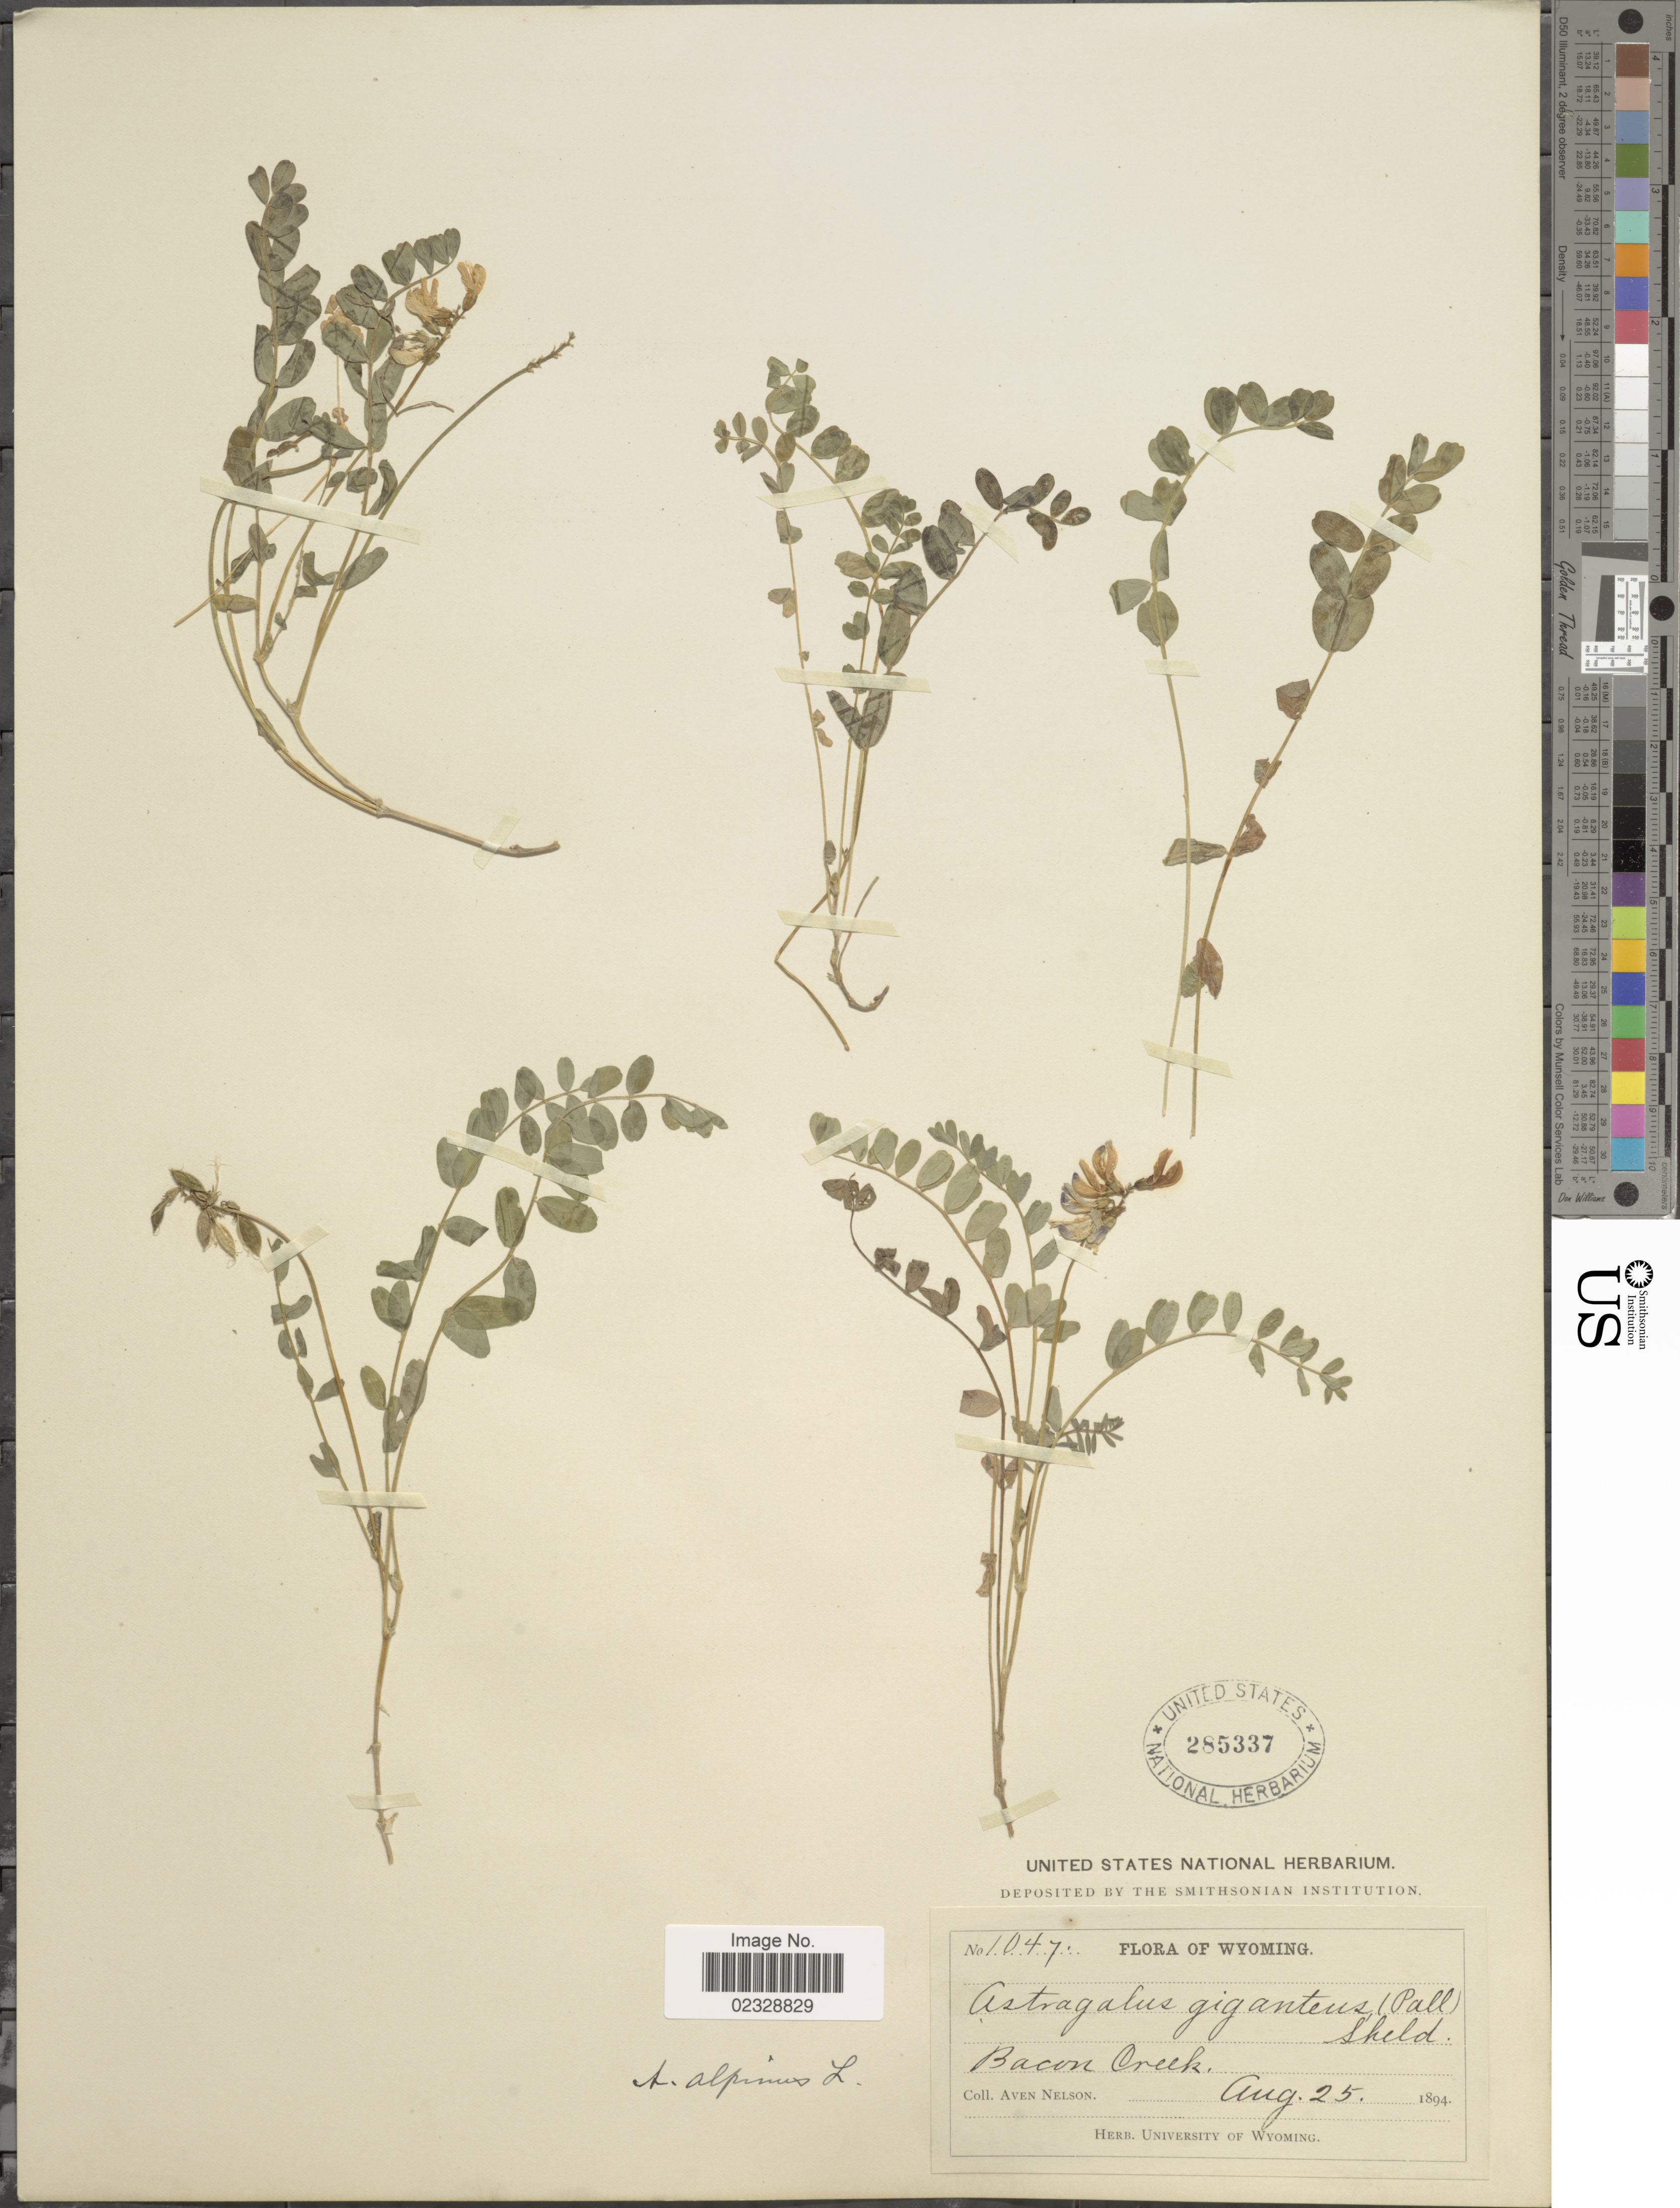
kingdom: Plantae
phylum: Tracheophyta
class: Magnoliopsida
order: Fabales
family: Fabaceae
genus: Astragalus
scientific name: Astragalus alpinus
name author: L.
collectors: A. Nelson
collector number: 1047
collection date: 1894-08-25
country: United States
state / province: Wyoming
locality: Bacon Creek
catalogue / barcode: US 285337